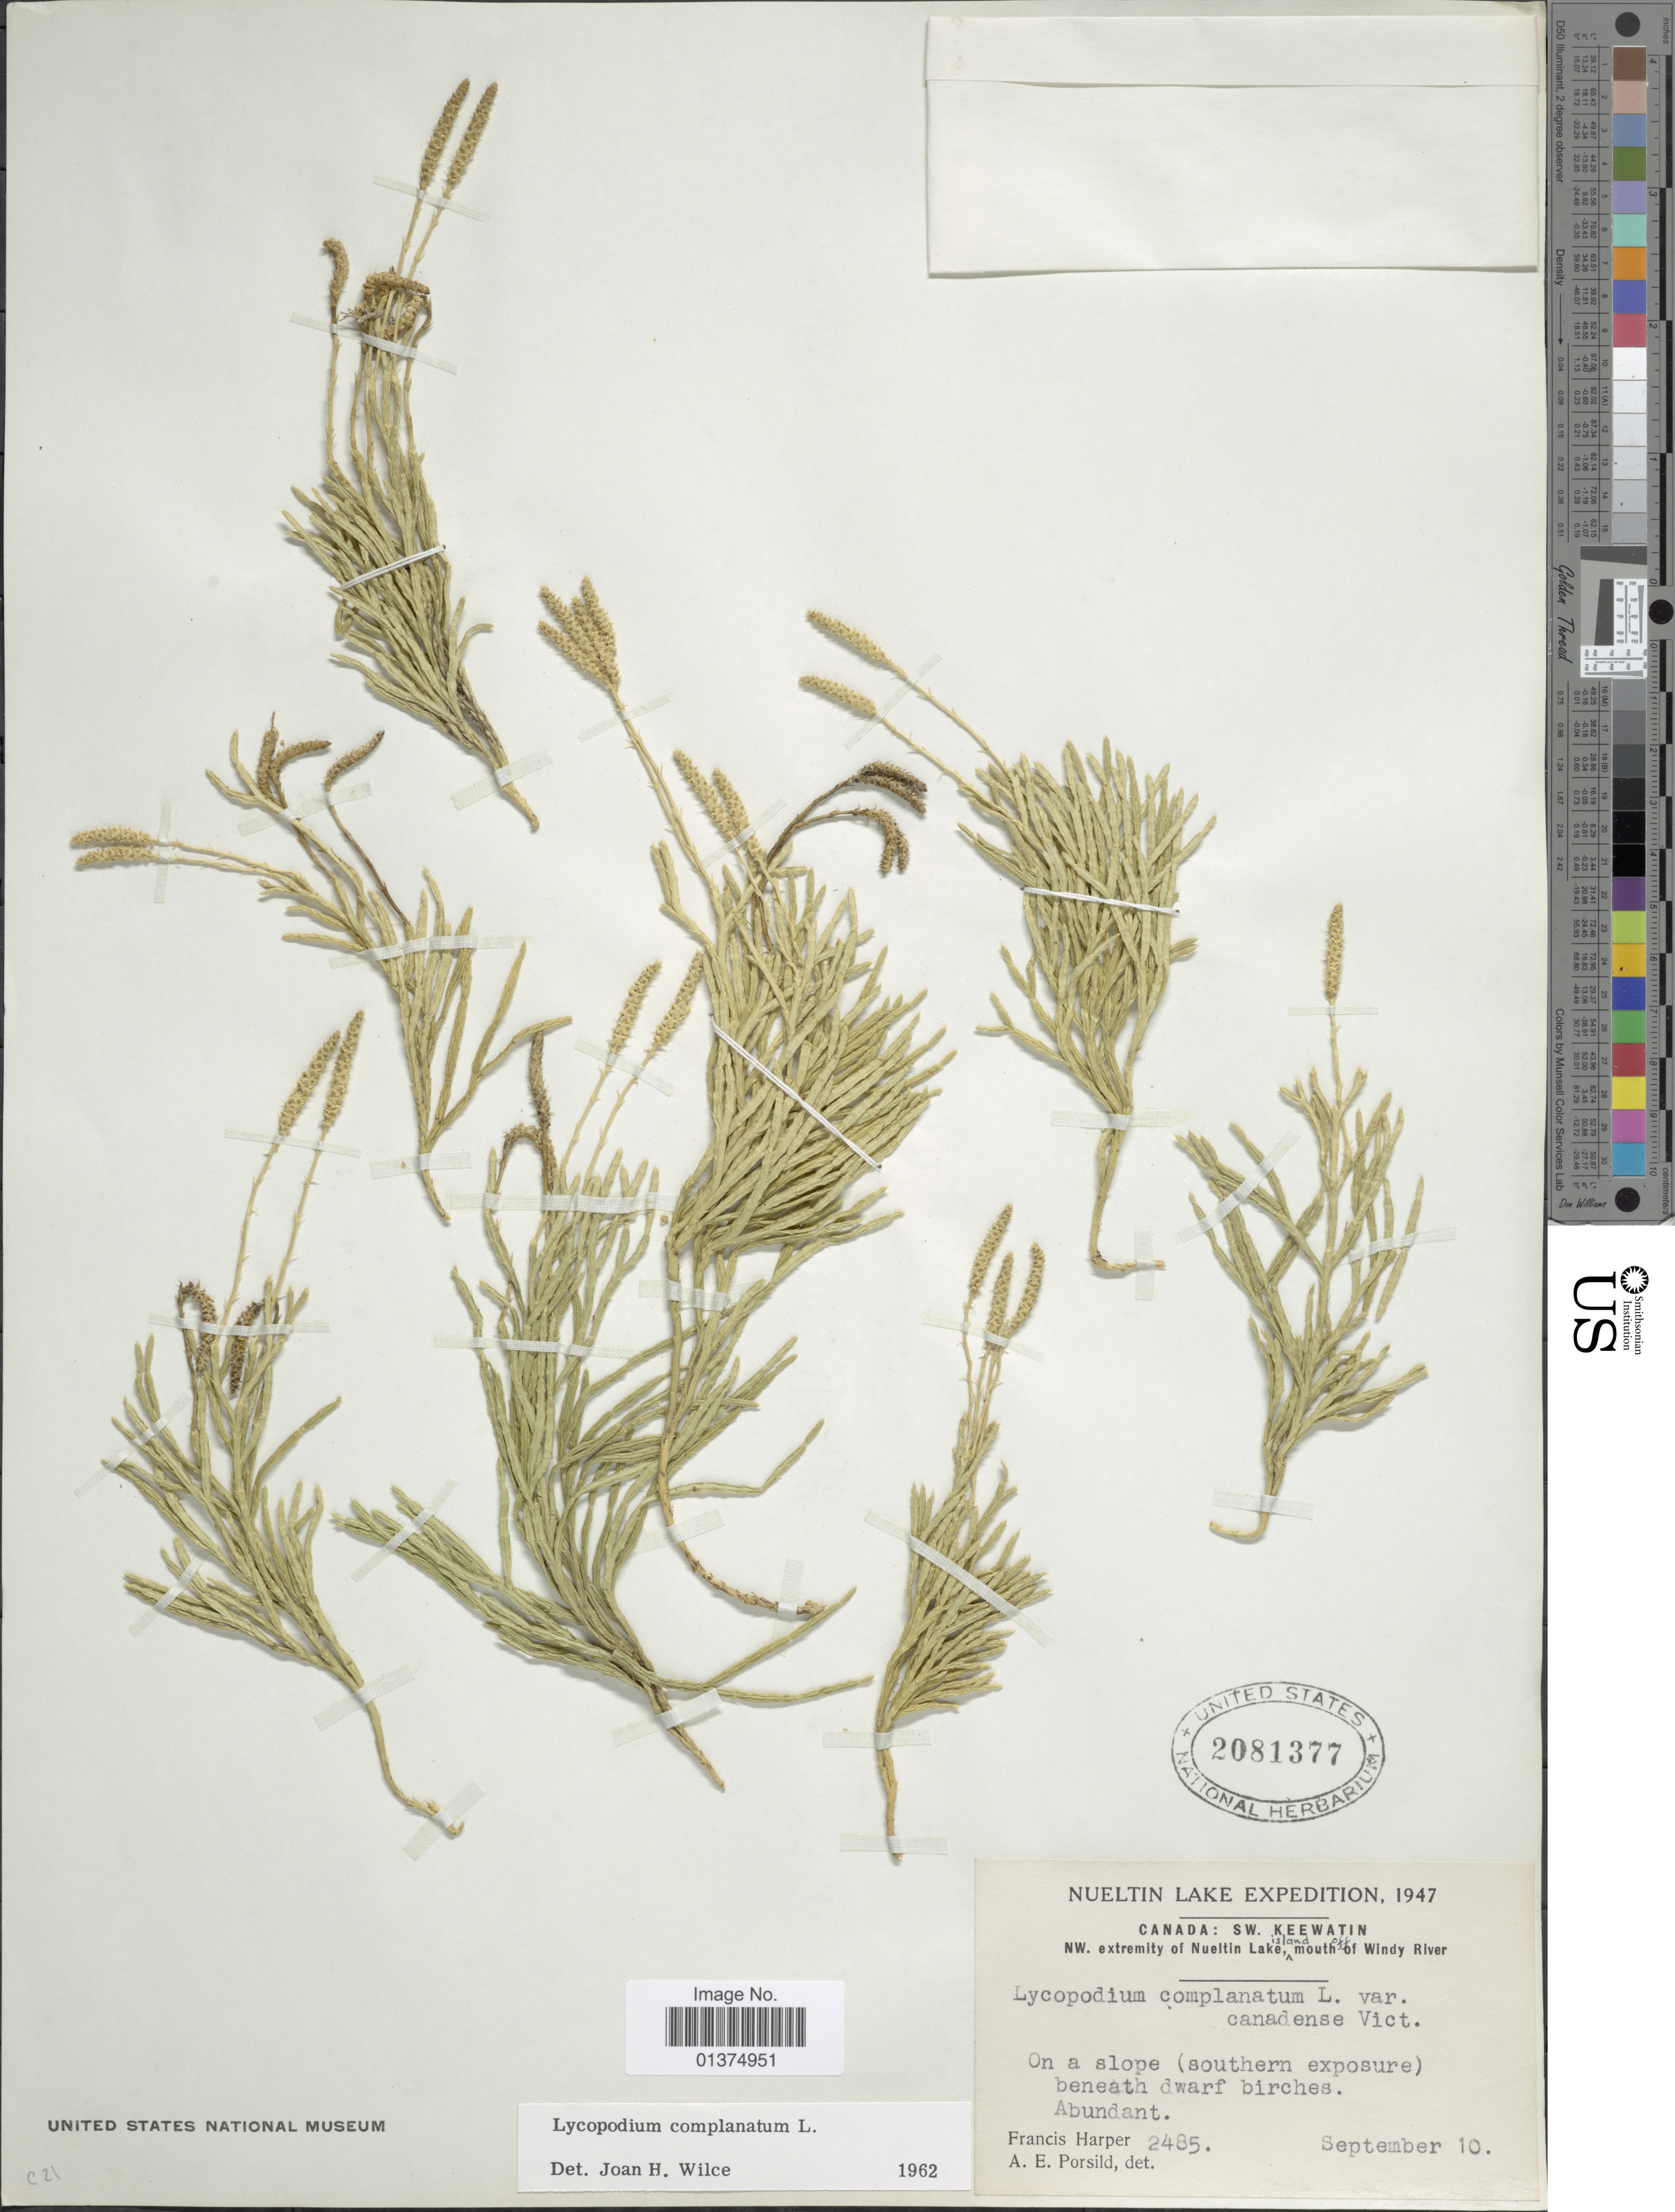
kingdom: Plantae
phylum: Tracheophyta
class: Lycopodiopsida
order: Lycopodiales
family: Lycopodiaceae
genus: Diphasiastrum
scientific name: Diphasiastrum complanatum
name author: (L.) Holub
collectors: F. Harper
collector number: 2485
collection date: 1947-09-10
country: Canada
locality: SW. Keewatin, NW.extremity of Nueltin Lake, Island Mouth off Windy River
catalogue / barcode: US 2081377